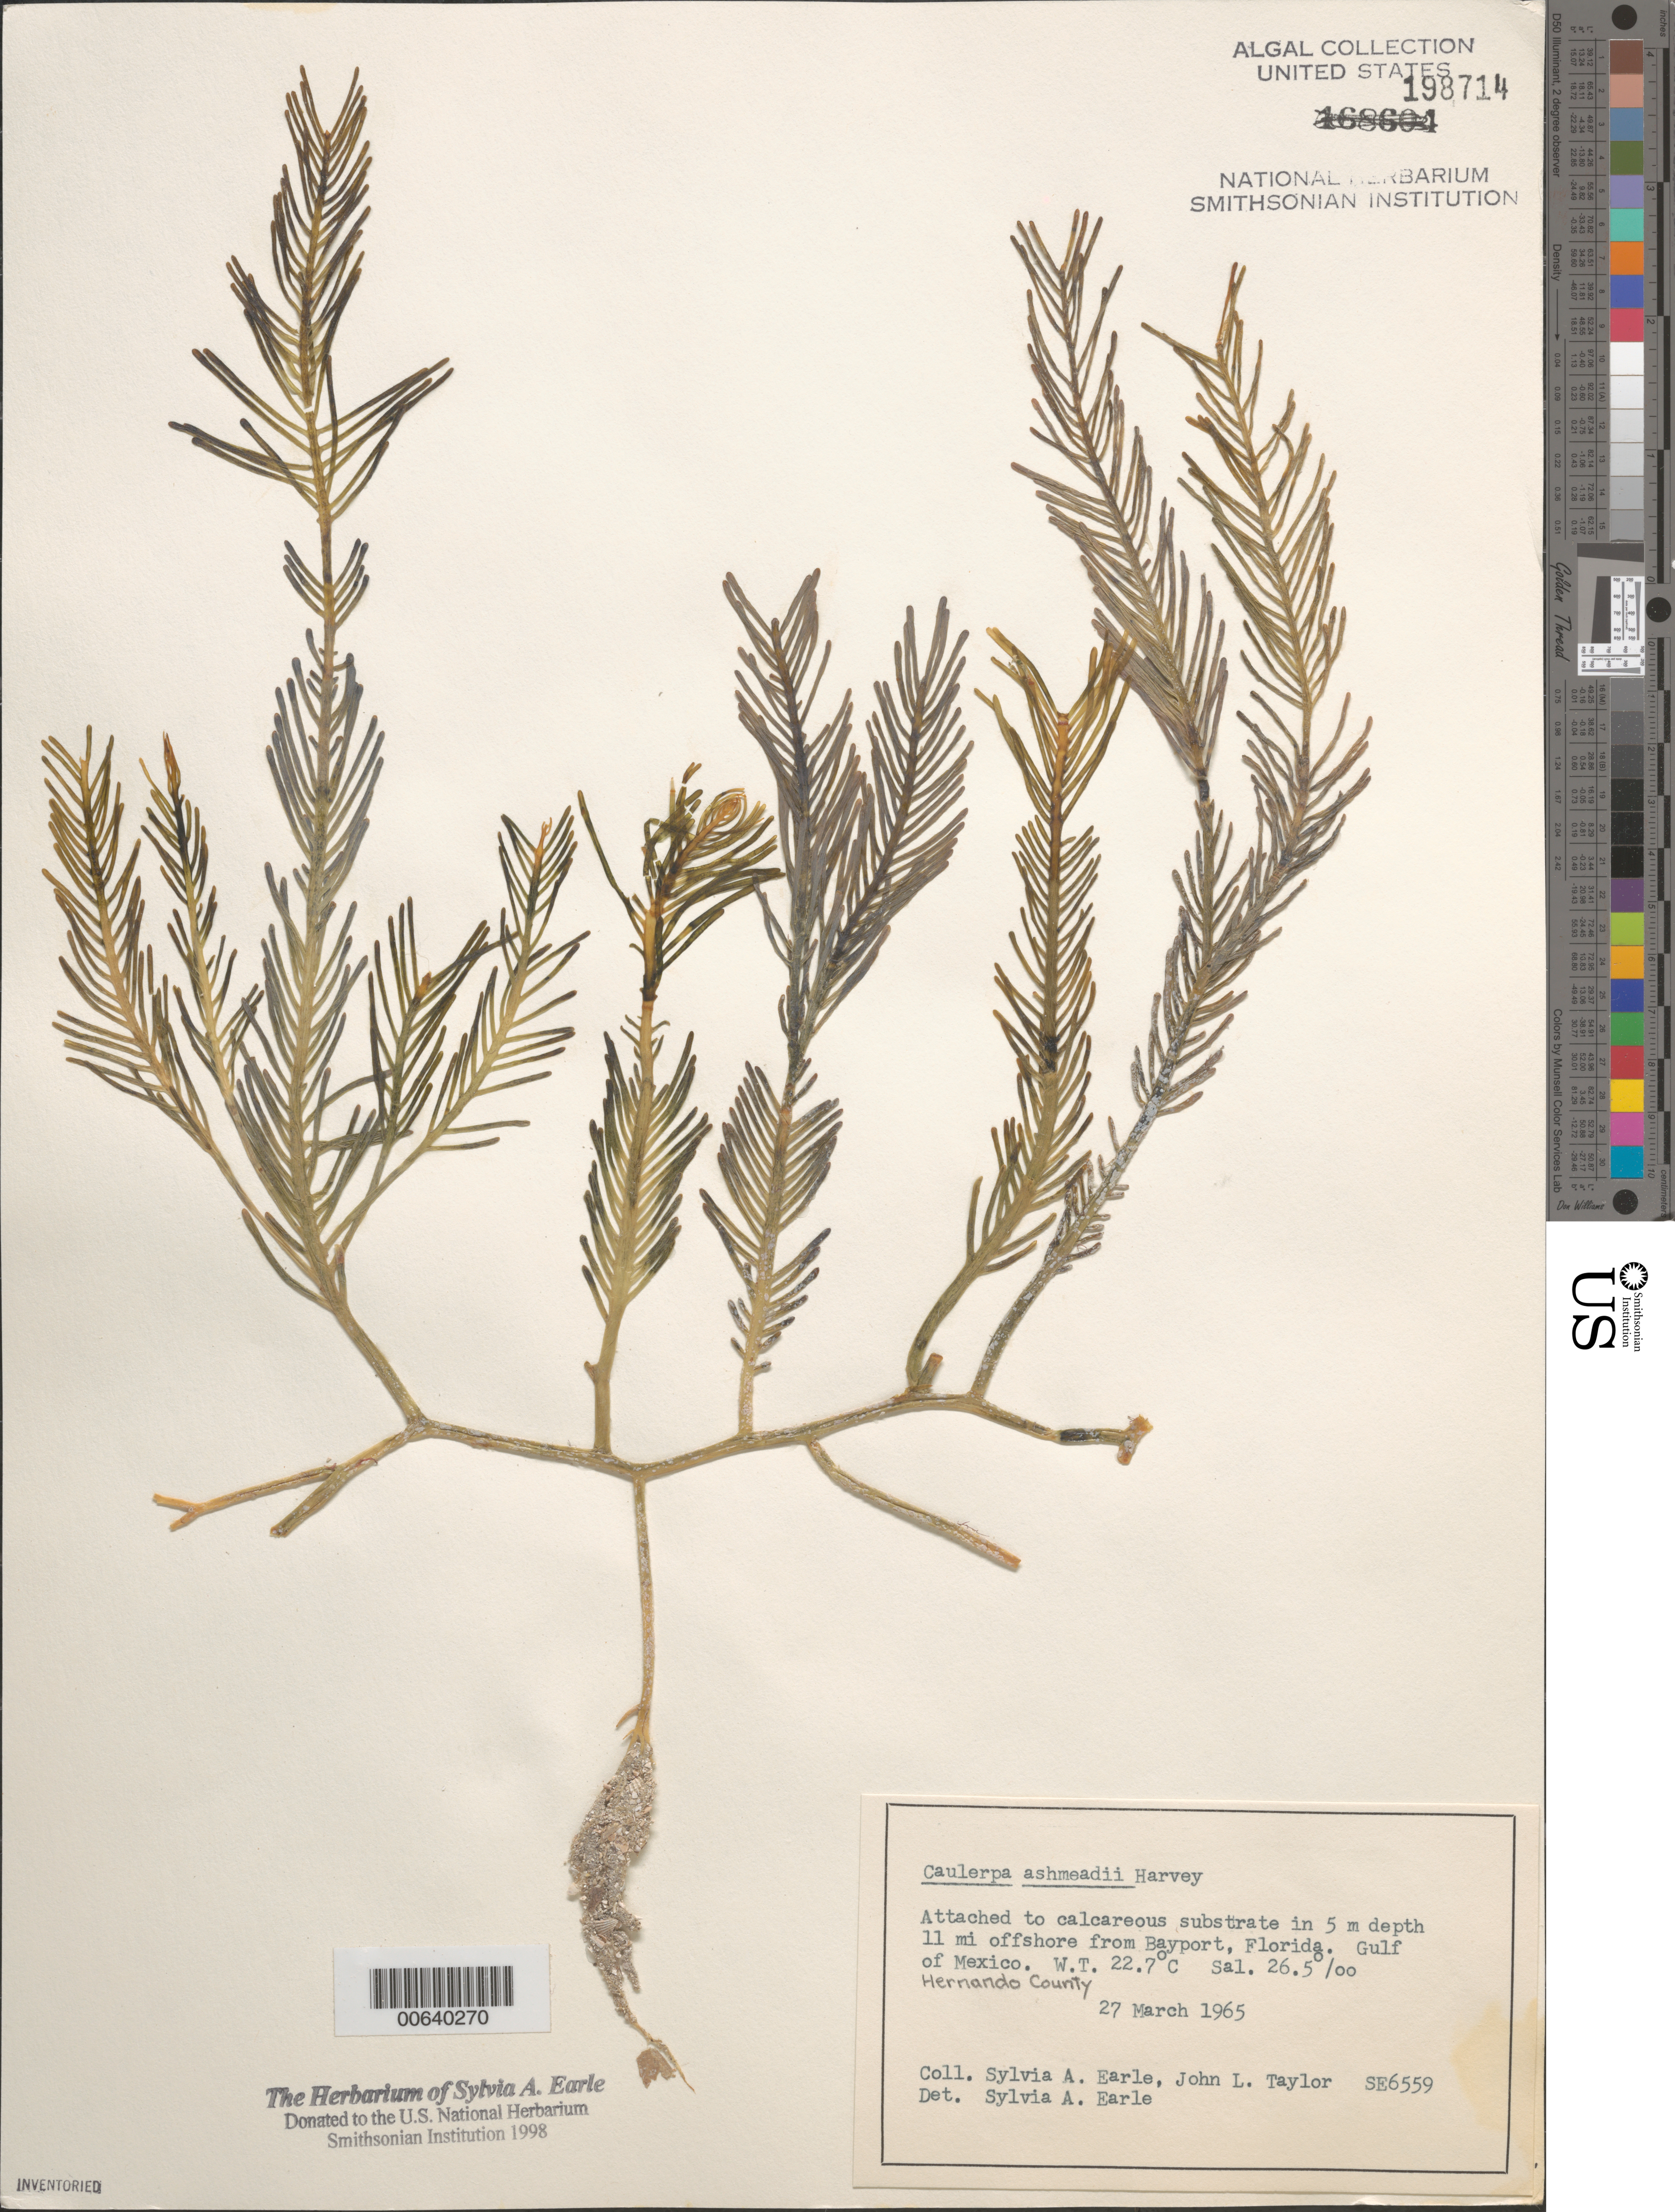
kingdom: Plantae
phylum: Chlorophyta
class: Ulvophyceae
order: Bryopsidales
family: Caulerpaceae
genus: Caulerpa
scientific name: Caulerpa ashmeadii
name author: Harv.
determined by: Earle, S. A.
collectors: S. A. Earle & J. L. Taylor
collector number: SE 6559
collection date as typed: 27 Mar 1965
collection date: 1965-03-27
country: United States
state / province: Florida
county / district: Hernando County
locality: Gulf of Mexico 11 miles off Bayport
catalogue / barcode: US 198714